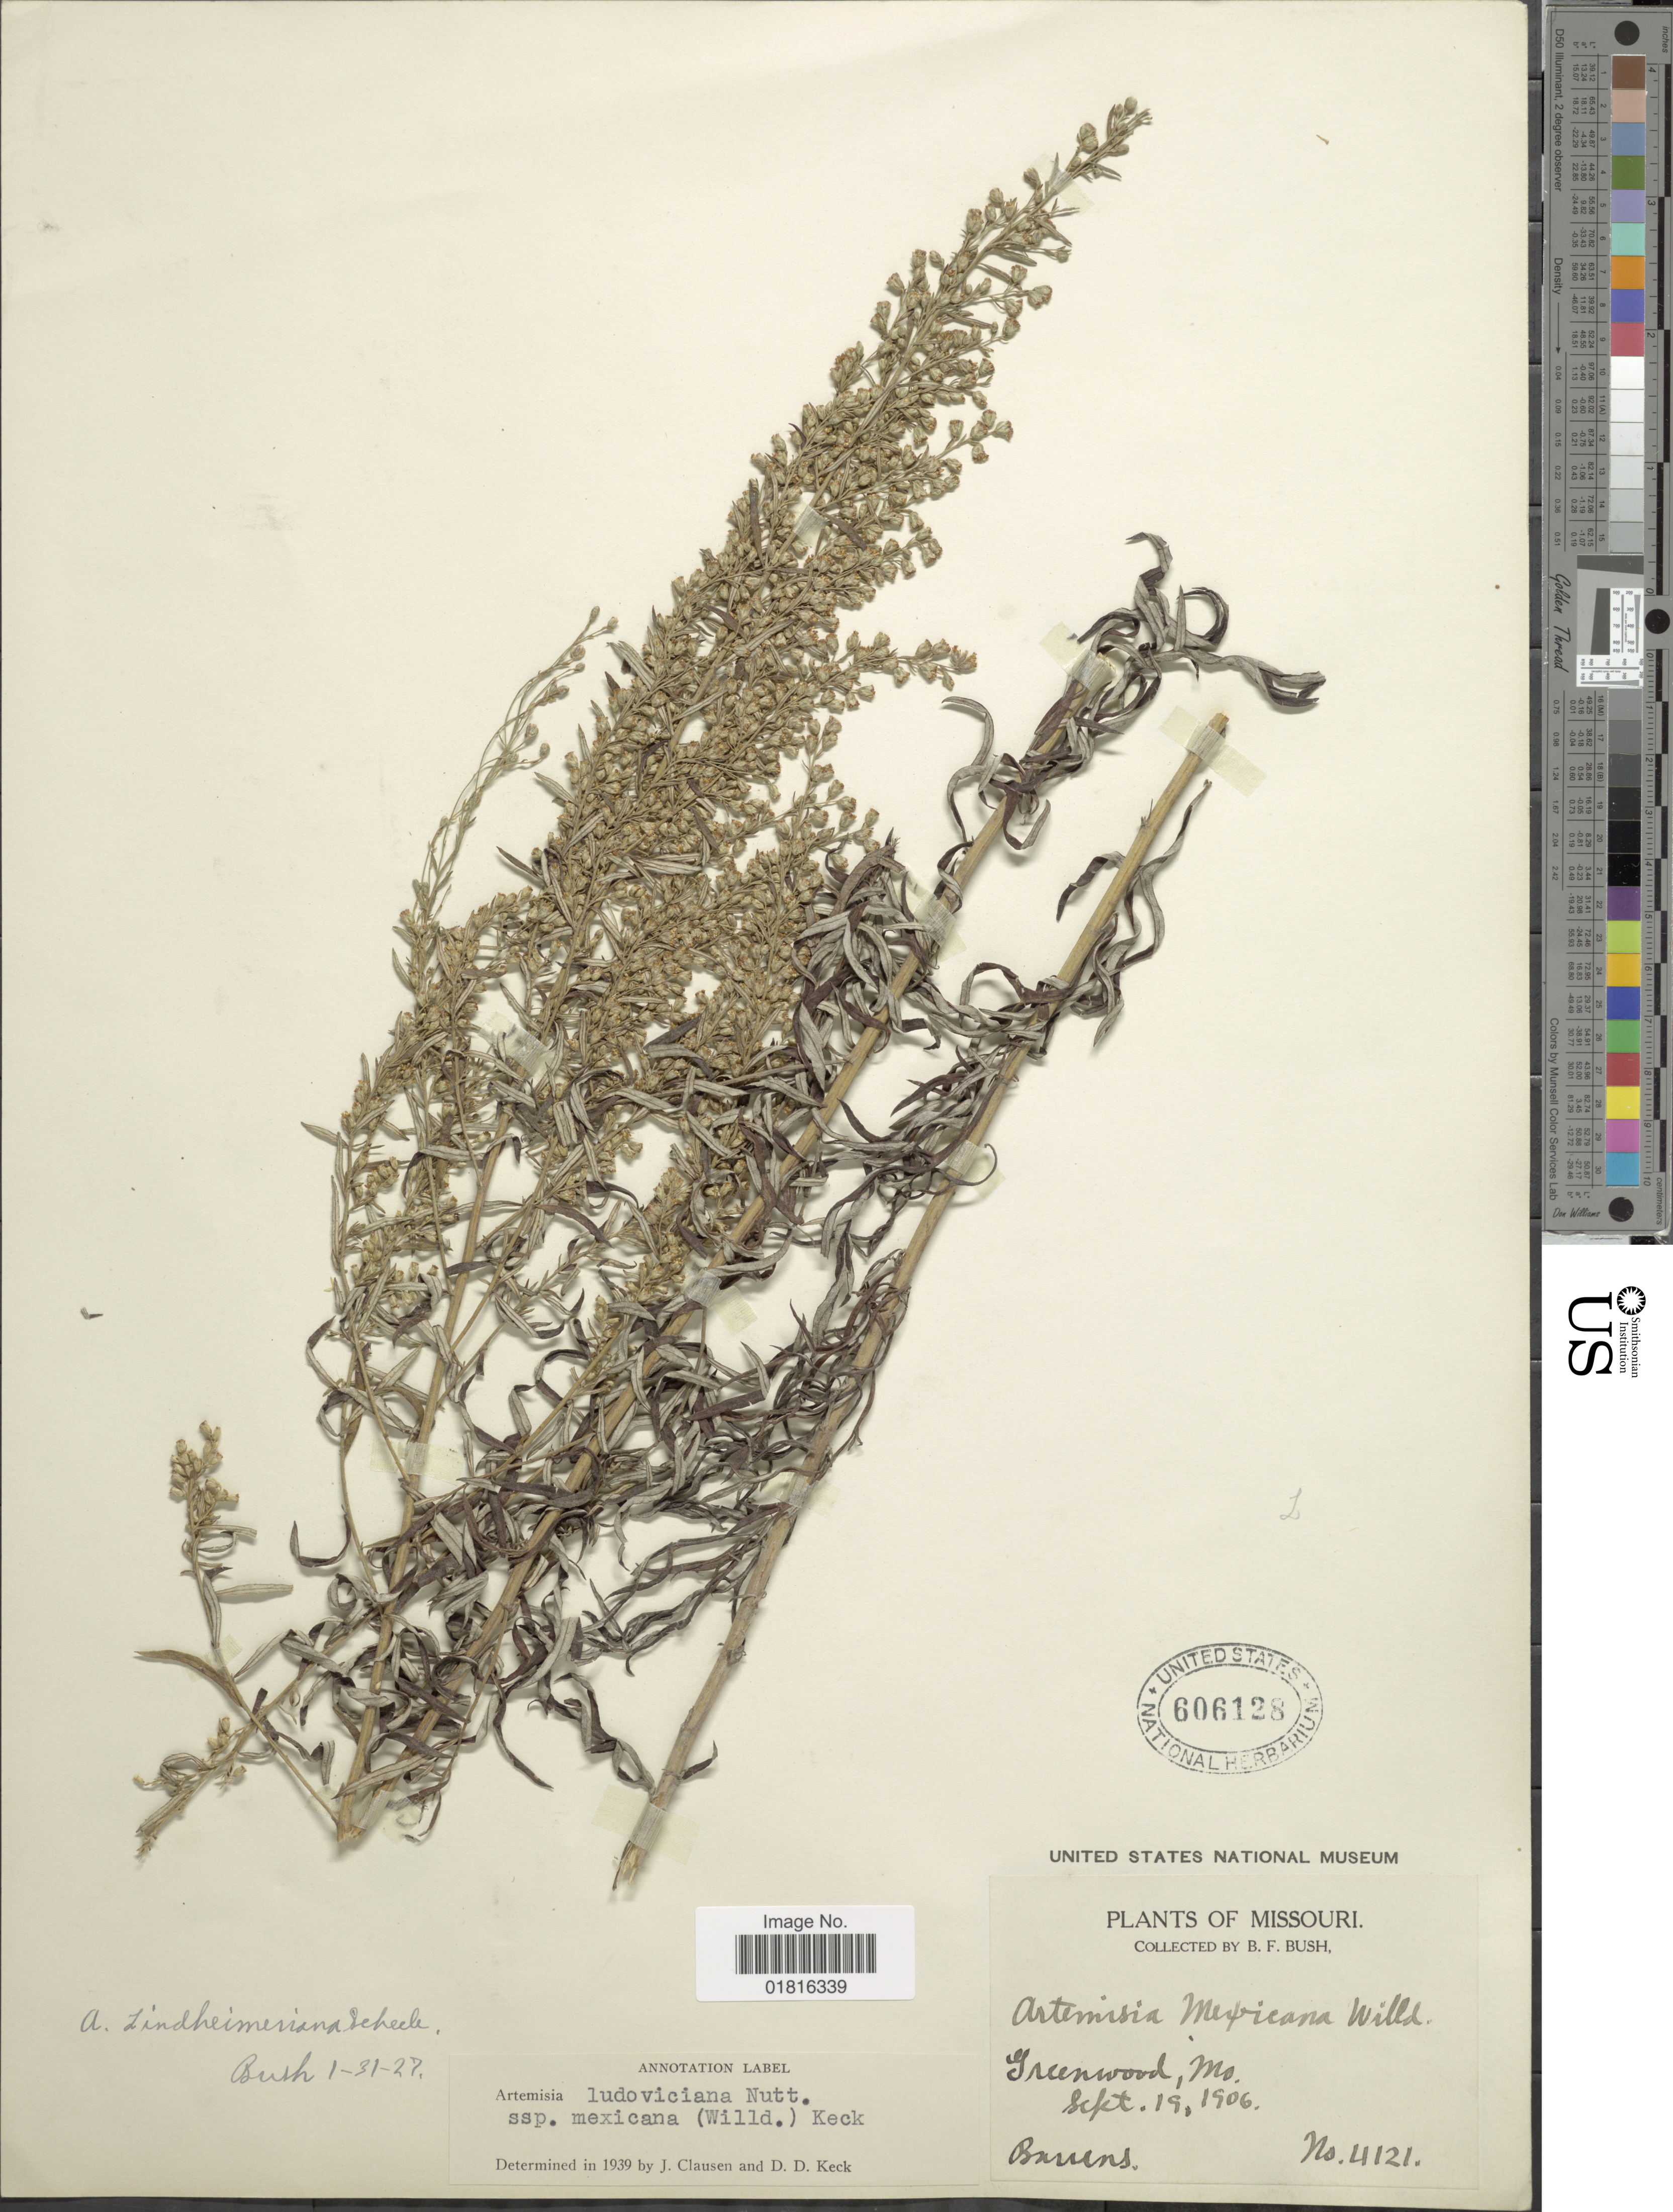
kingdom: Plantae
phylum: Tracheophyta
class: Magnoliopsida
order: Asterales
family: Asteraceae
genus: Artemisia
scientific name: Artemisia ludoviciana subsp. mexicana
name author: (Willd. ex Spreng.) D.D. Keck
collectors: B. F. Bush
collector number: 4121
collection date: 1906-09-19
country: United States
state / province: Missouri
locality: Greenwood, Mo, Barrens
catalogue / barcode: US 606128